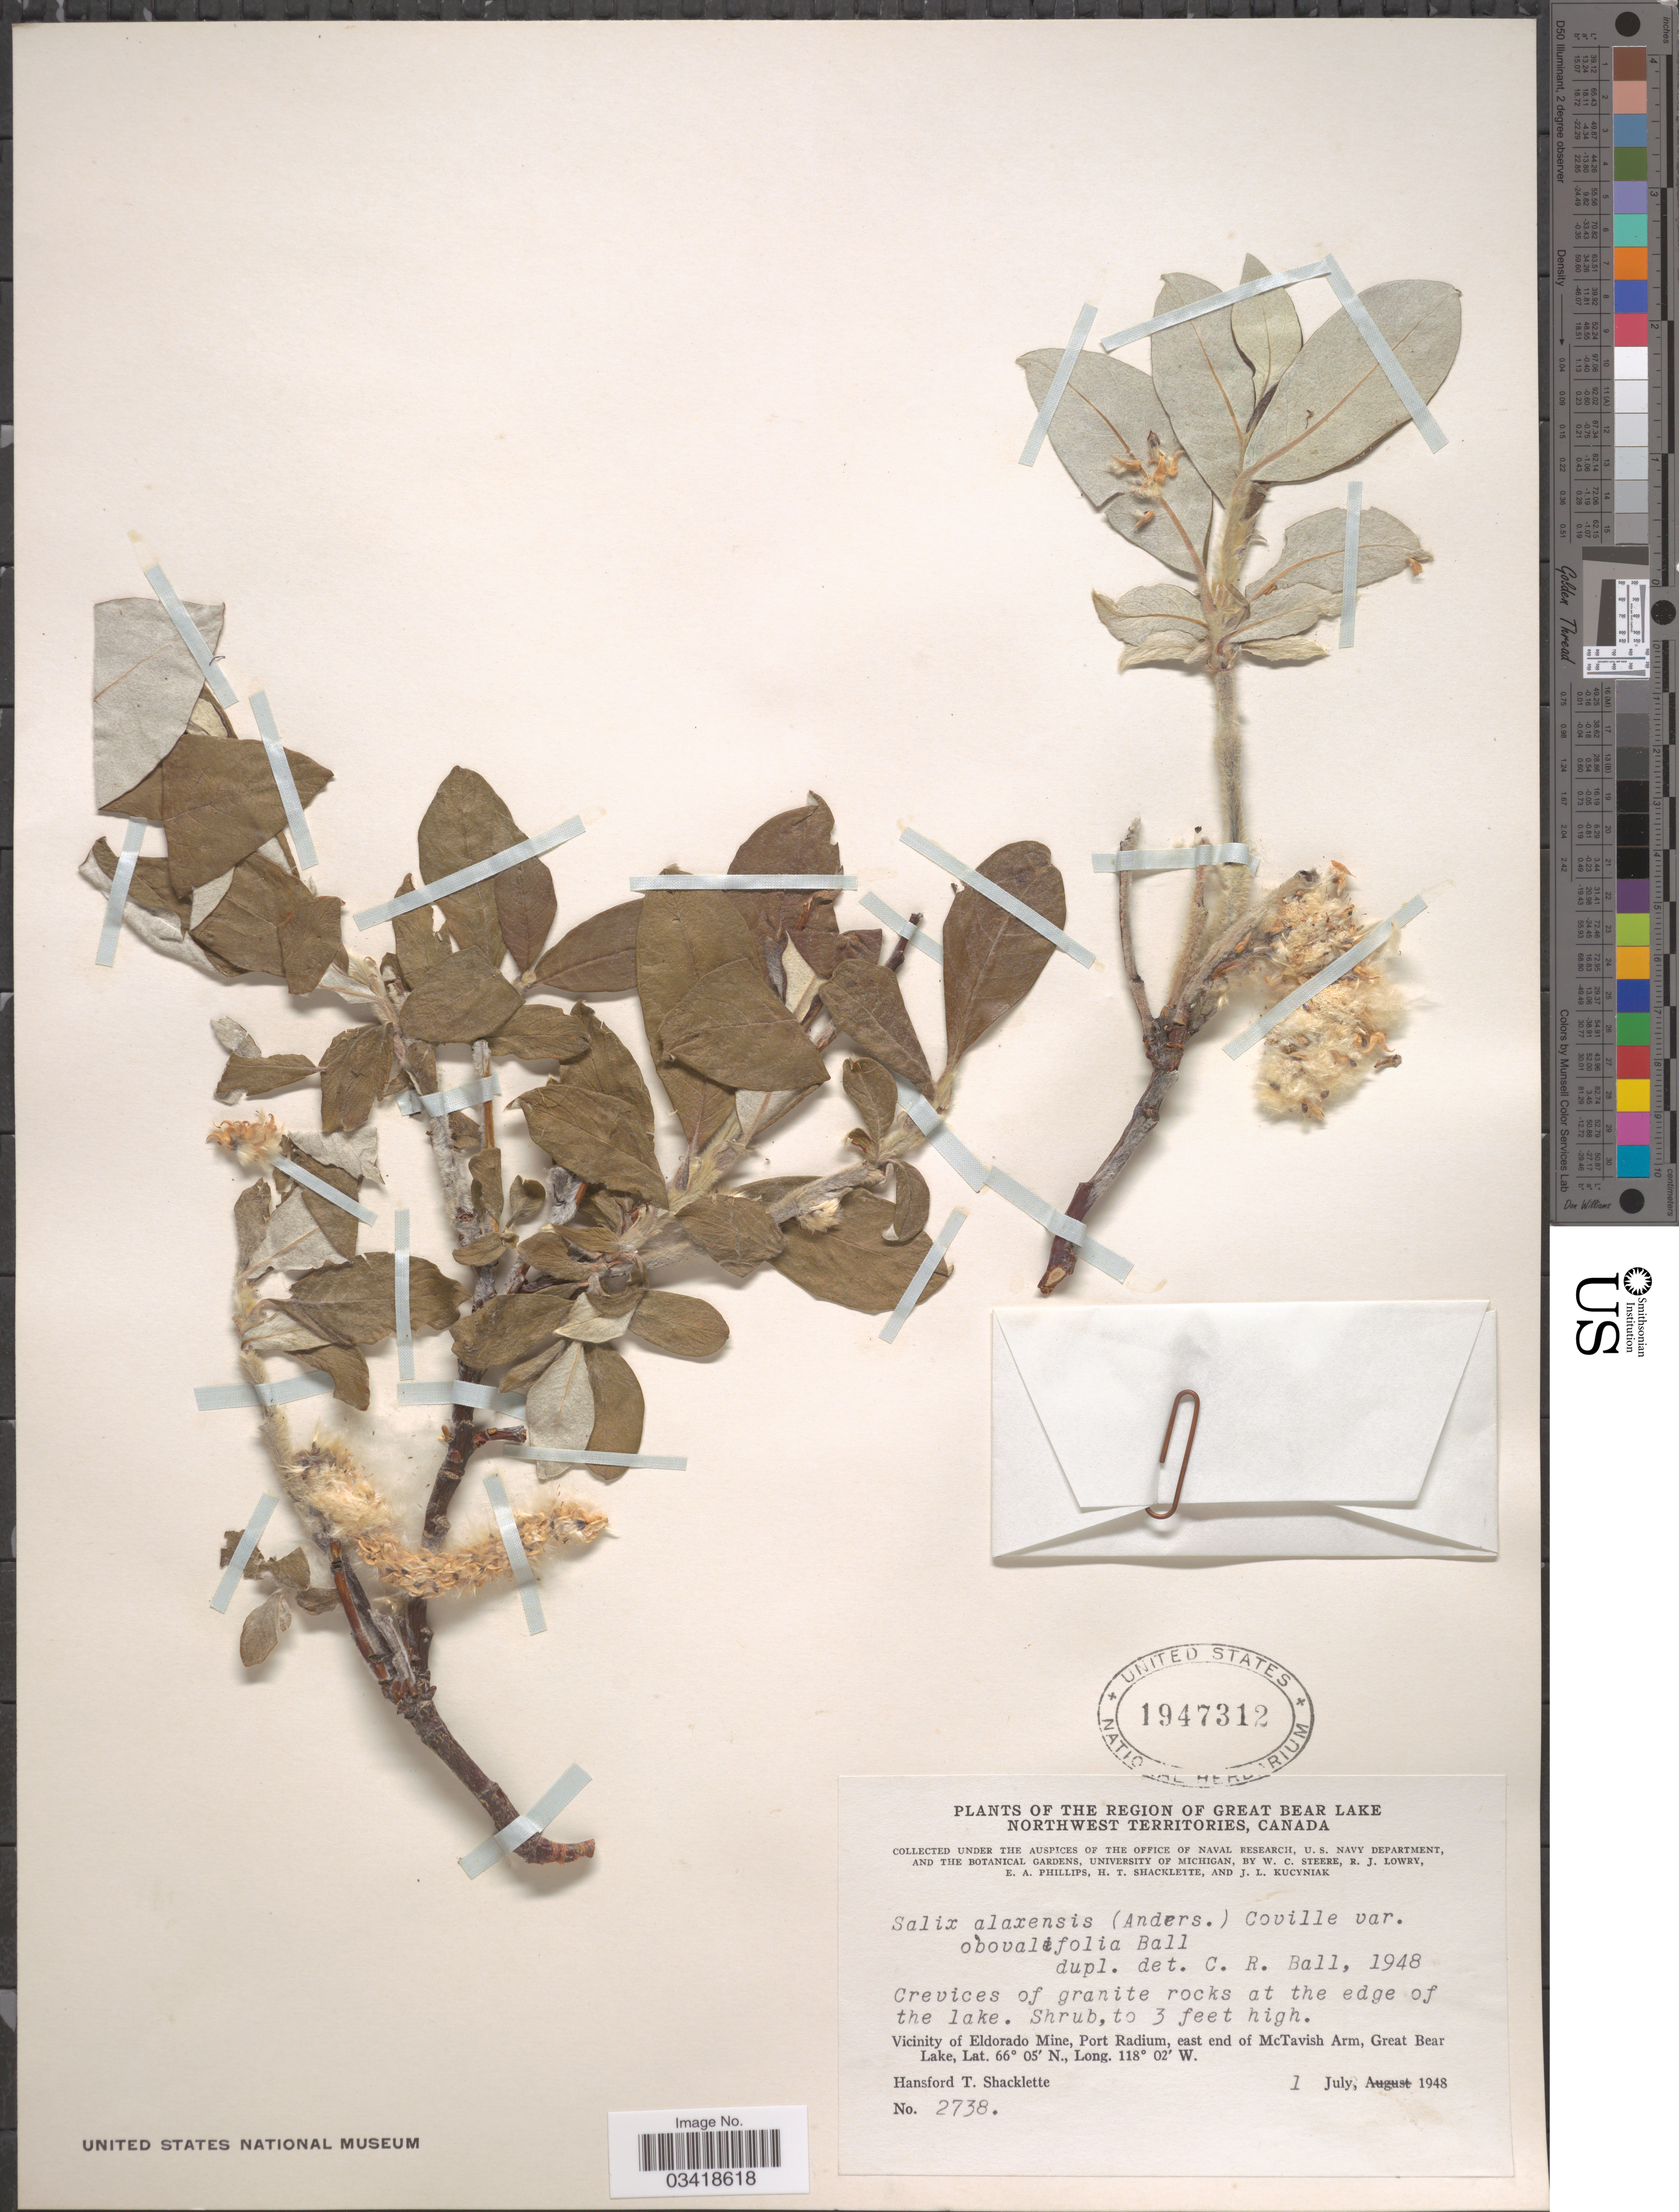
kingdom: Plantae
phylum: Tracheophyta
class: Magnoliopsida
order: Malpighiales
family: Salicaceae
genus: Salix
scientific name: Salix alaxensis var. obovalifolia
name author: C.R. Ball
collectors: H. Shacklette, W. C. Steere, R. Lowry, E. Phillips & J. Kucyniak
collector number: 2738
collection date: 1948-07-01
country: Canada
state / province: Northwest Territories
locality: The Region of Great Bear Lake. Crevices of granite rocks at the edge of the lake. Vicinity of Eldorado Mine, Port Radium, east end of McTavish Arm, Great Bear Lake.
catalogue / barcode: US 1947312